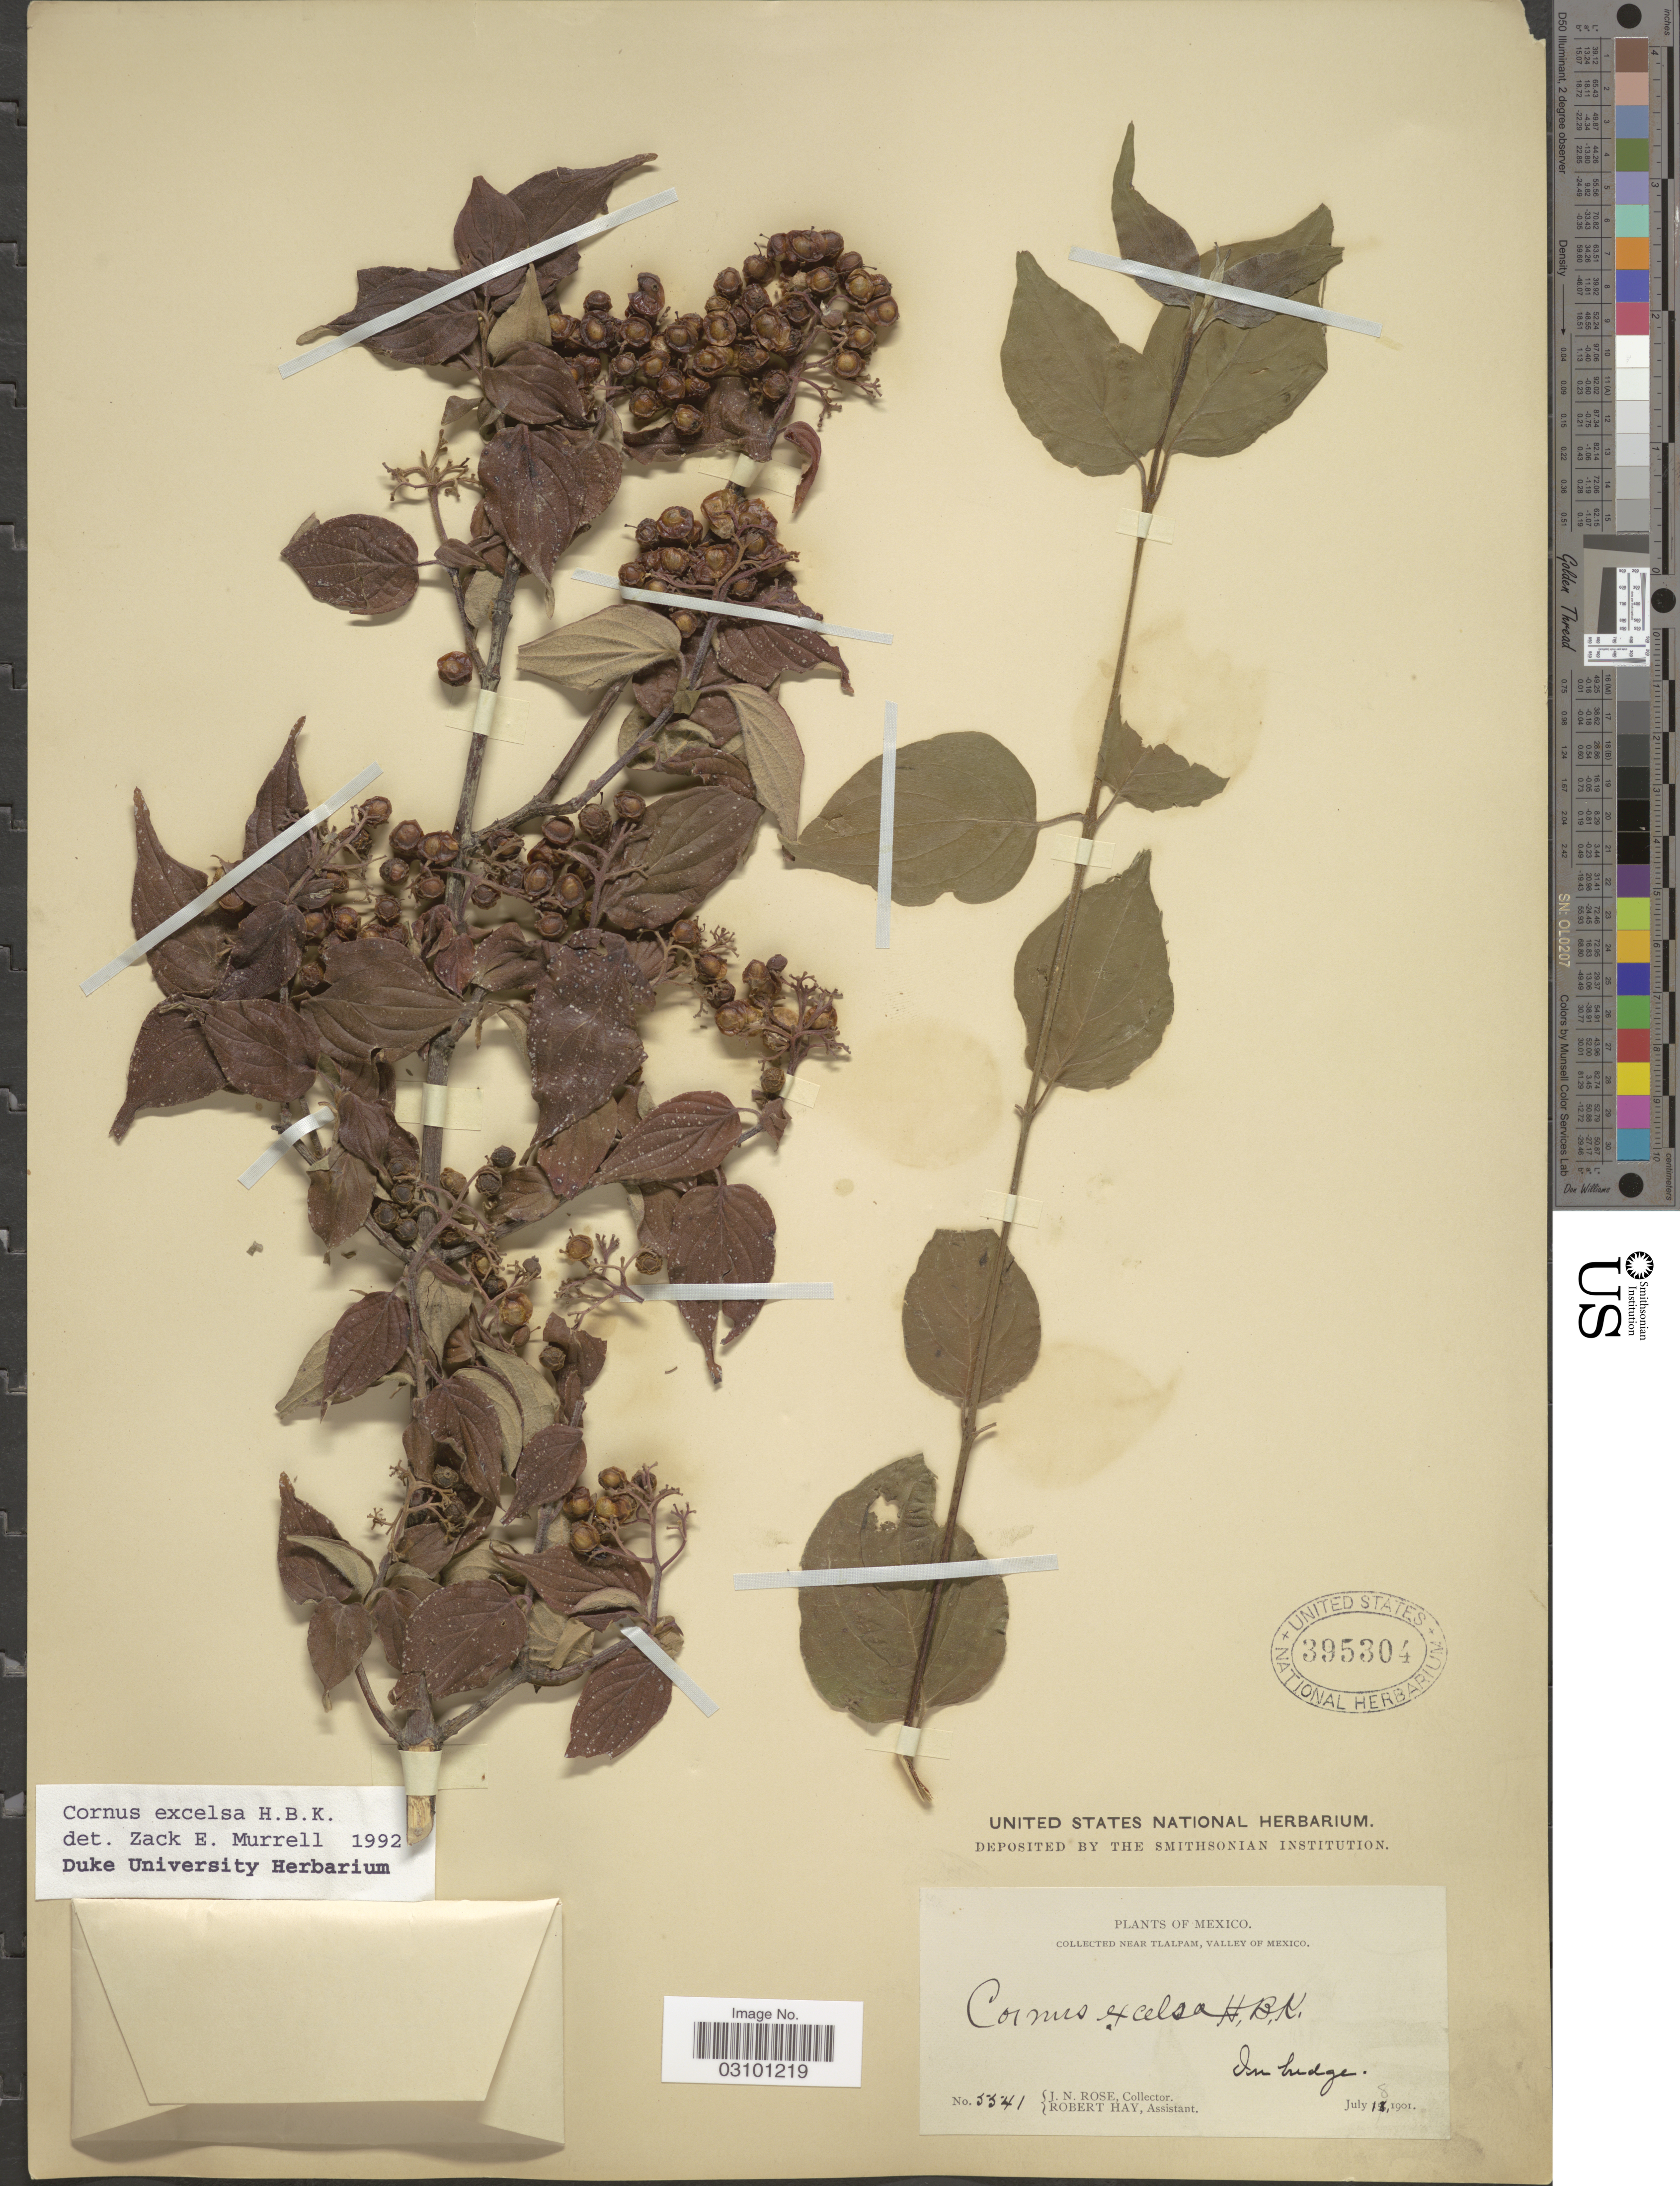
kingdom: Plantae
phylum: Tracheophyta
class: Magnoliopsida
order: Cornales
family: Cornaceae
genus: Cornus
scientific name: Cornus excelsa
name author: Kunth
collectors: J. N. Rose & R. H. Hay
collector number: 5541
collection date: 1901-07-18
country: Mexico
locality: Near Tlalpam, valley of Mexico.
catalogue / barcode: US 395304